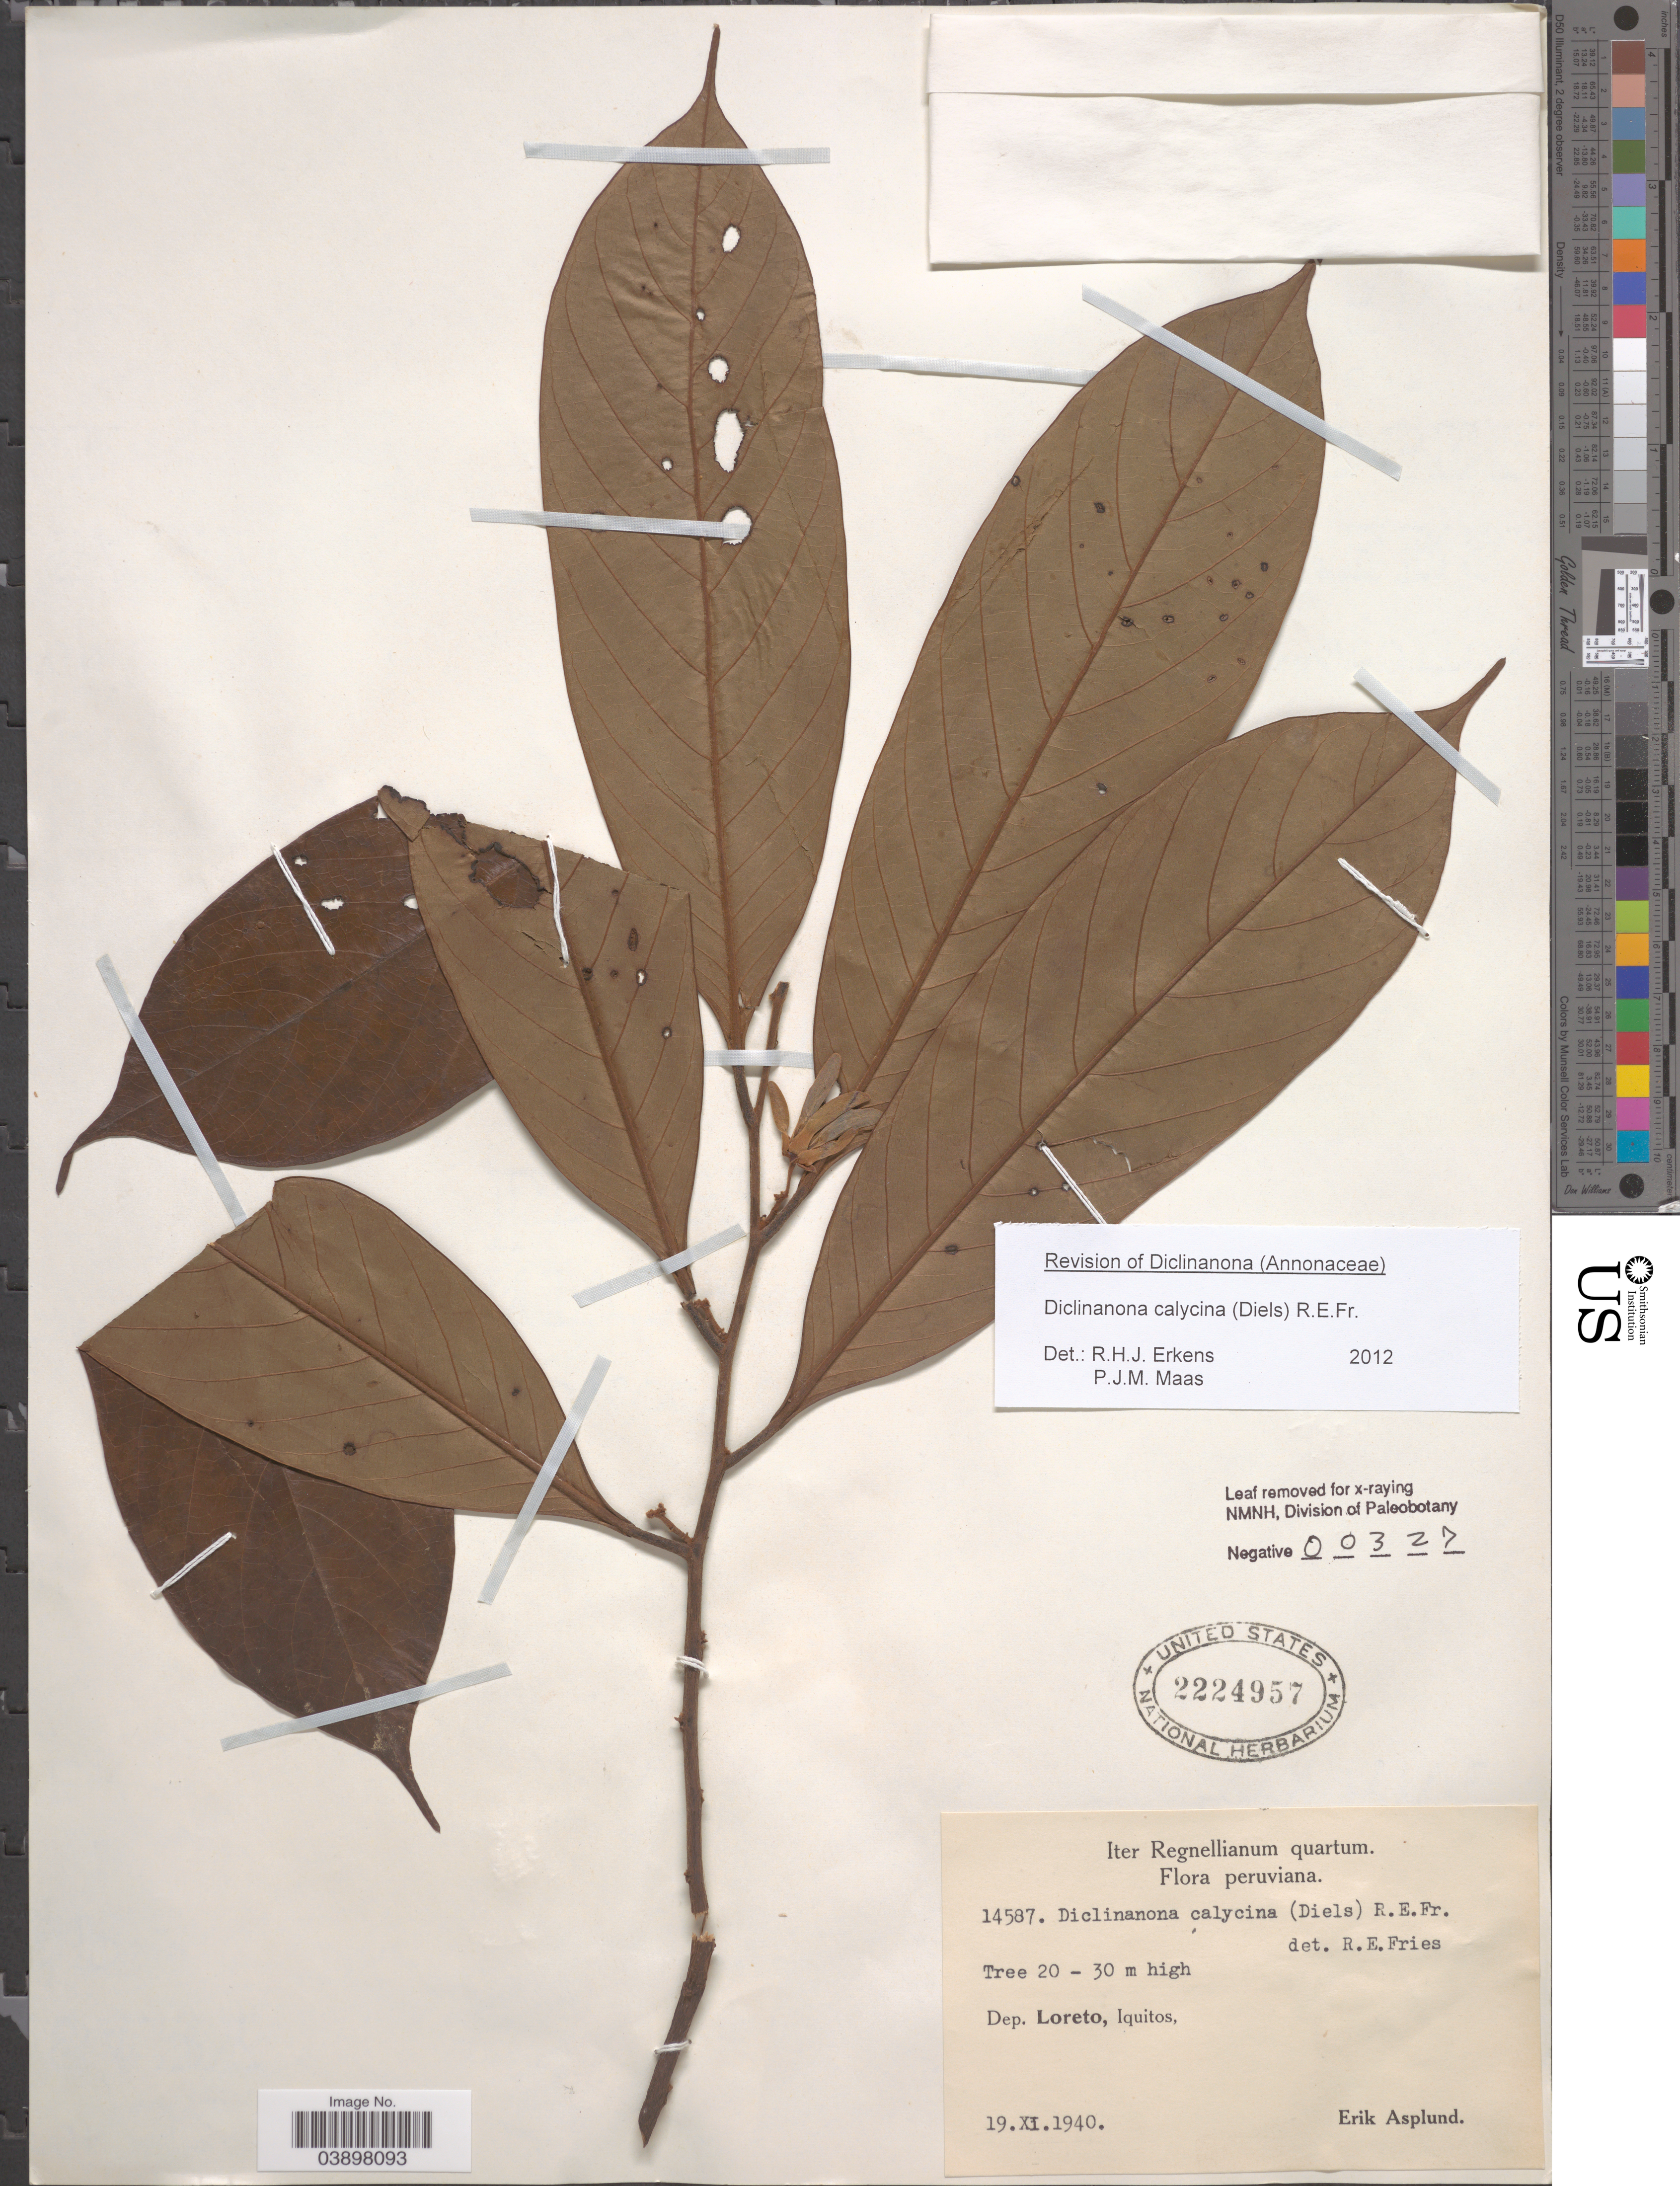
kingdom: Plantae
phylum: Tracheophyta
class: Magnoliopsida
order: Magnoliales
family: Annonaceae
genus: Diclinanona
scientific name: Diclinanona calycina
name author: (Diels) R.E. Fr.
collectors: E. Asplund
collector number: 14587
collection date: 1940-11-19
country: Peru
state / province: Loreto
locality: Dept. Loreto, Iquitos.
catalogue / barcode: US 2224957